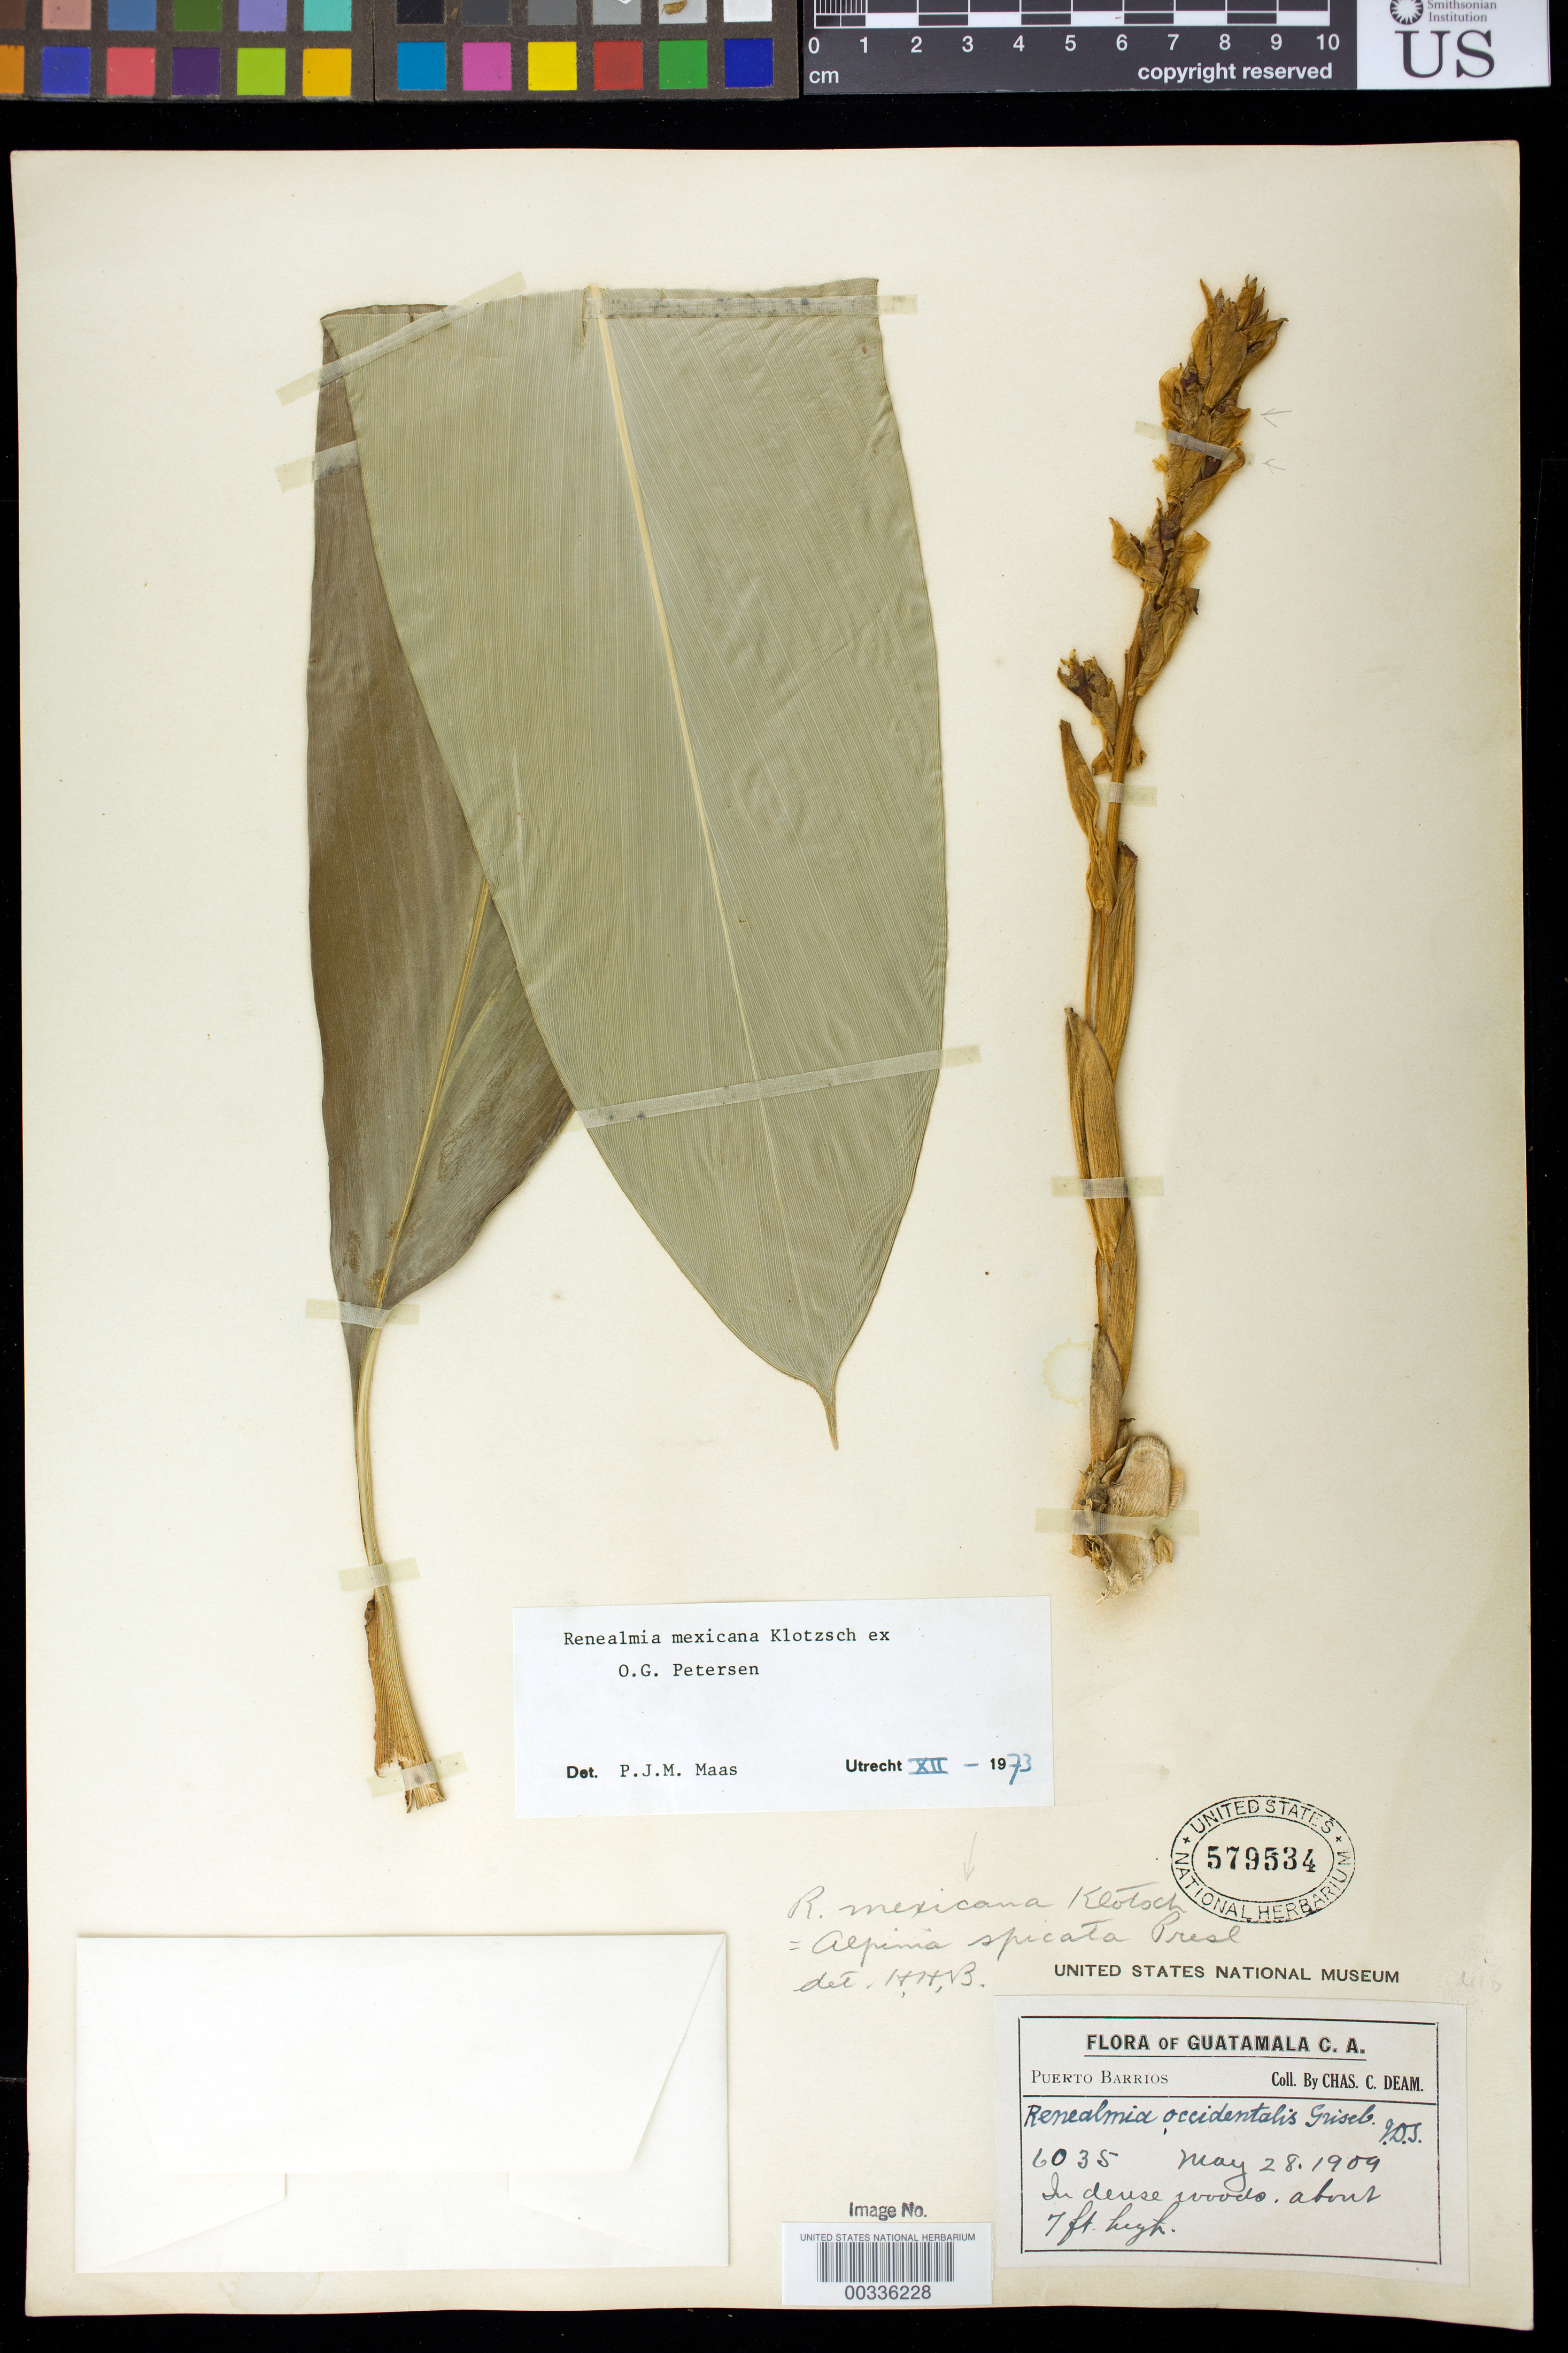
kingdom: Plantae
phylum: Tracheophyta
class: Liliopsida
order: Zingiberales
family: Zingiberaceae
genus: Renealmia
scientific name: Renealmia mexicana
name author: Klotzsch ex Petersen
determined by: Maas, Paul J. M.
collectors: C. C. Deam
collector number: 6035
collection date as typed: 28 May 1909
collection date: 1909-05-28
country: Guatemala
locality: Puerto barrios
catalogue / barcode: US 579534